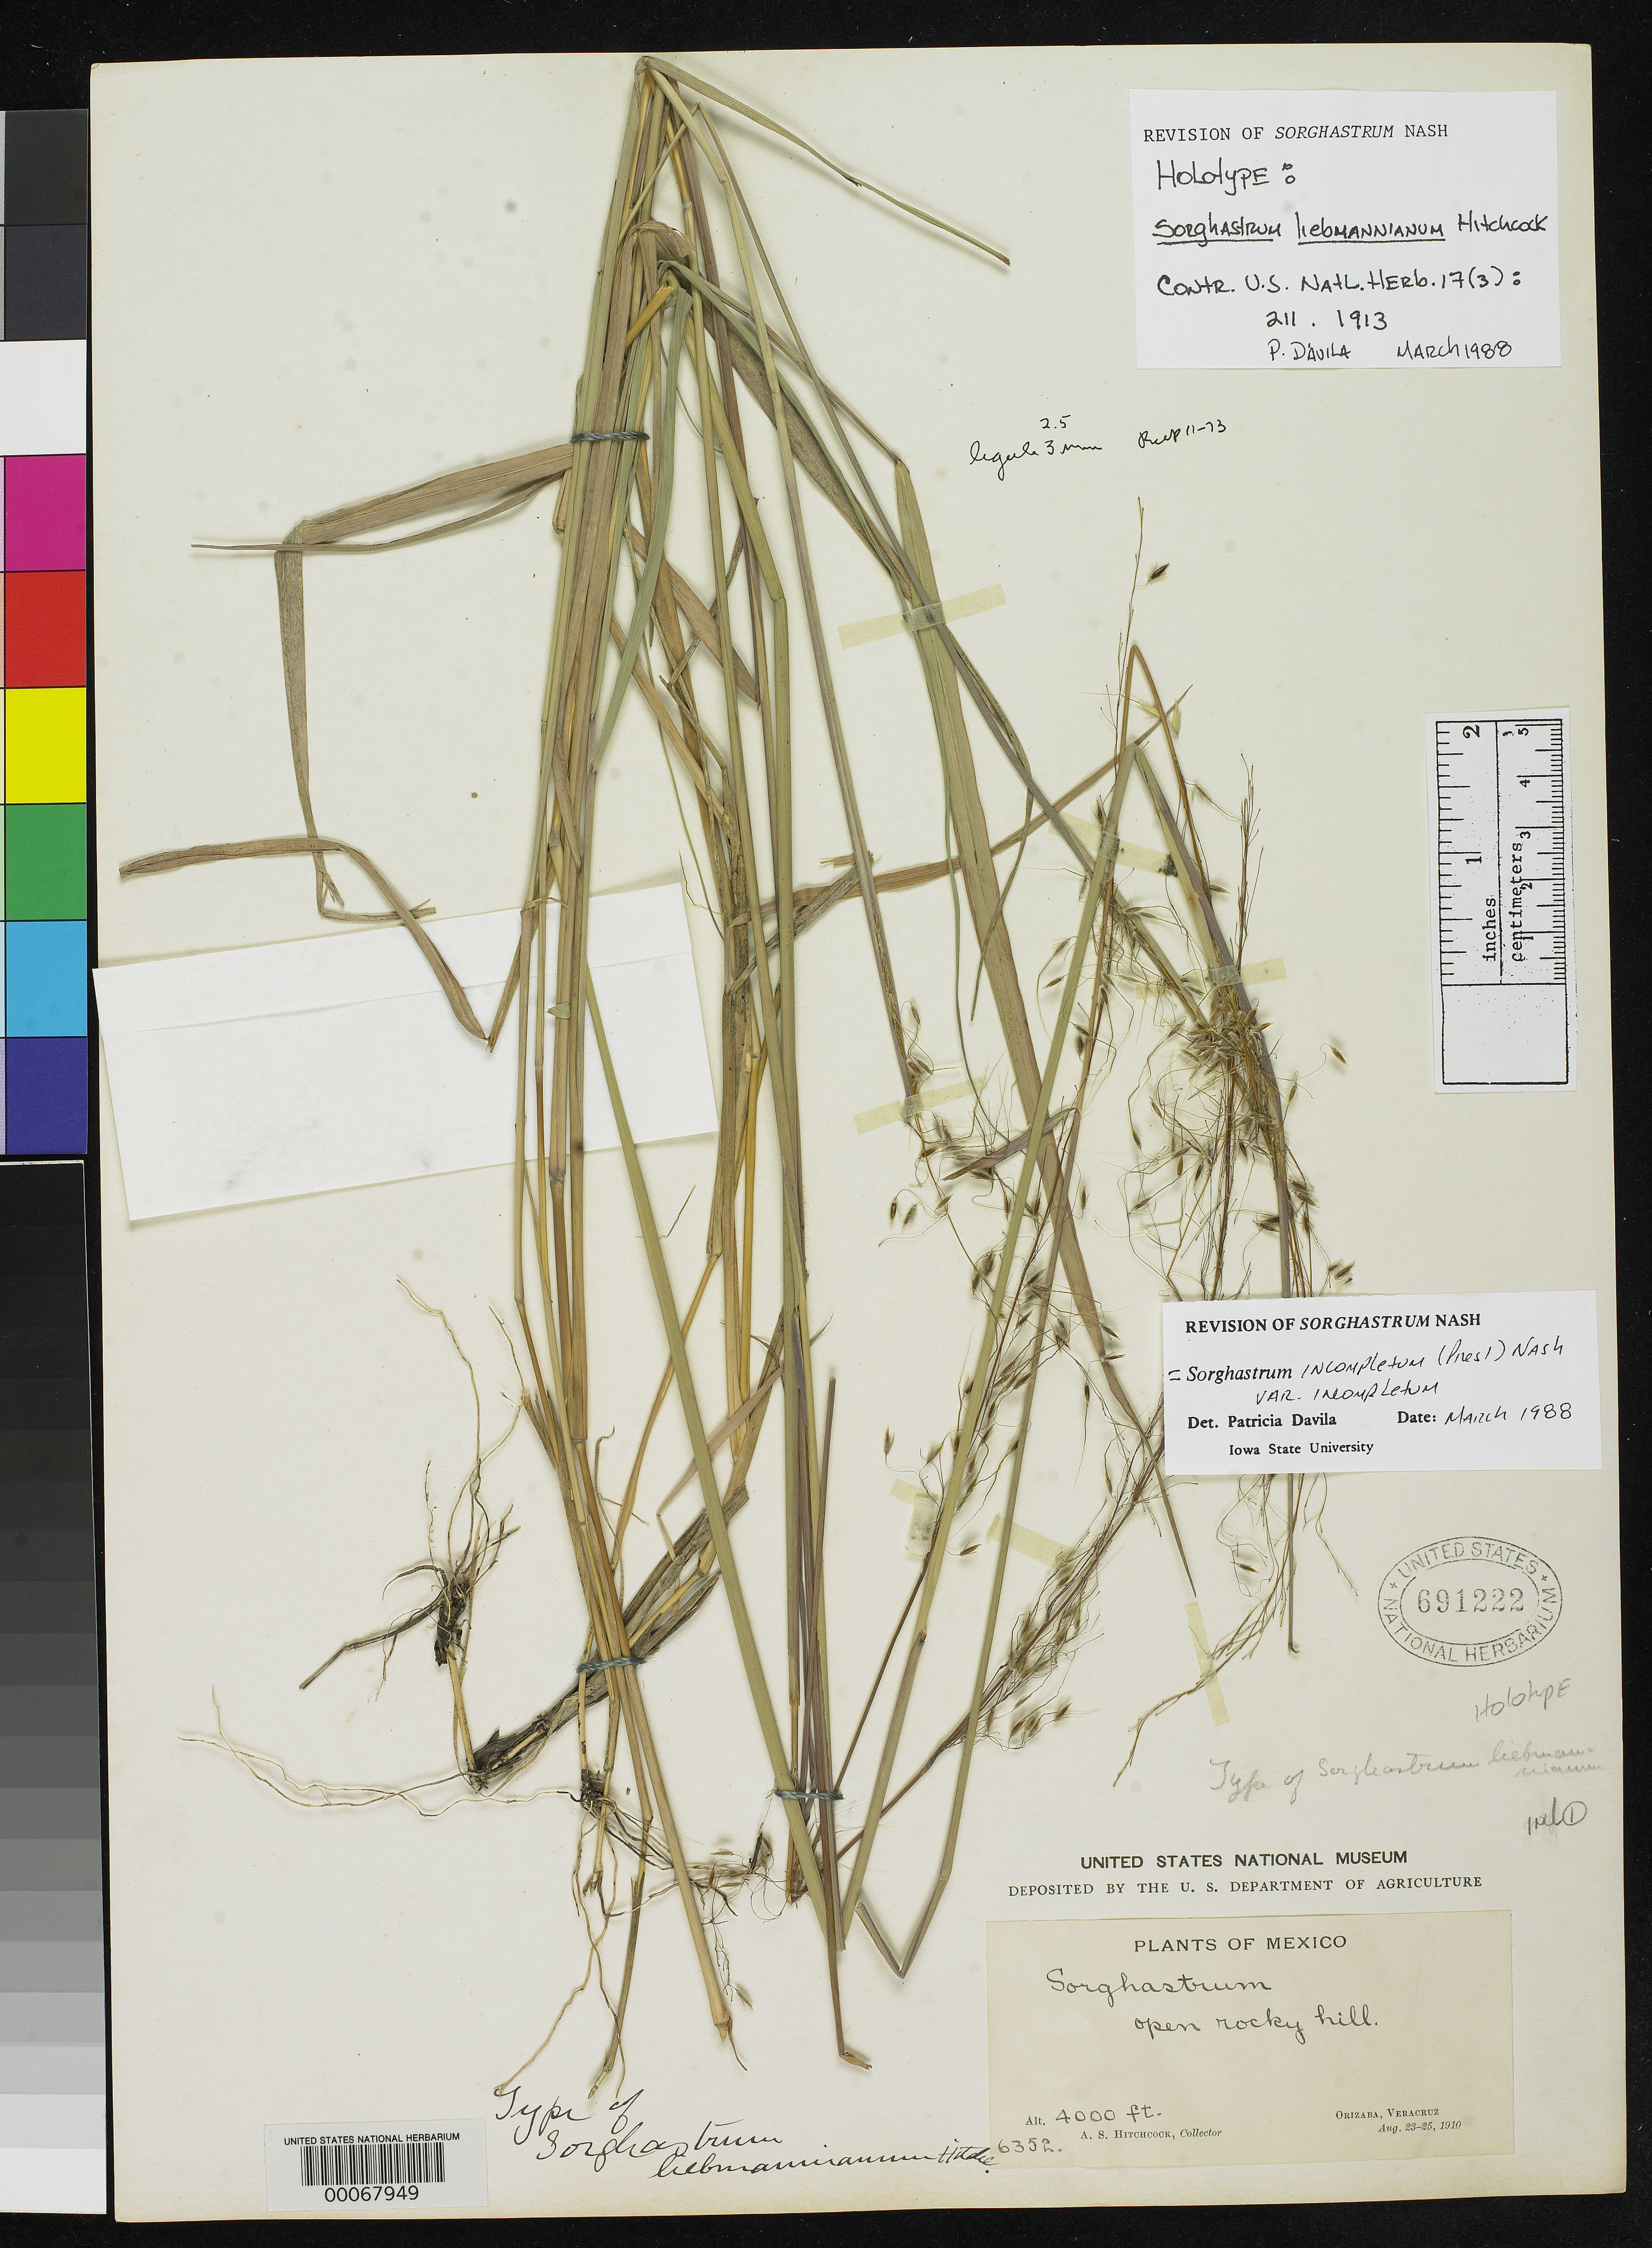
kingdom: Plantae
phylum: Tracheophyta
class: Liliopsida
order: Poales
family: Poaceae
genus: Sorghastrum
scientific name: Sorghastrum liebmannianum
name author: Hitchc.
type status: Holotype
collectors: A. S. Hitchcock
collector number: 6352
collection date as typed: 24 Aug 1910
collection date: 1910-08-24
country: Mexico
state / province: Veracruz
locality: Orizaba; alt. 4000 ft.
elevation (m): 1219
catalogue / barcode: US 691222